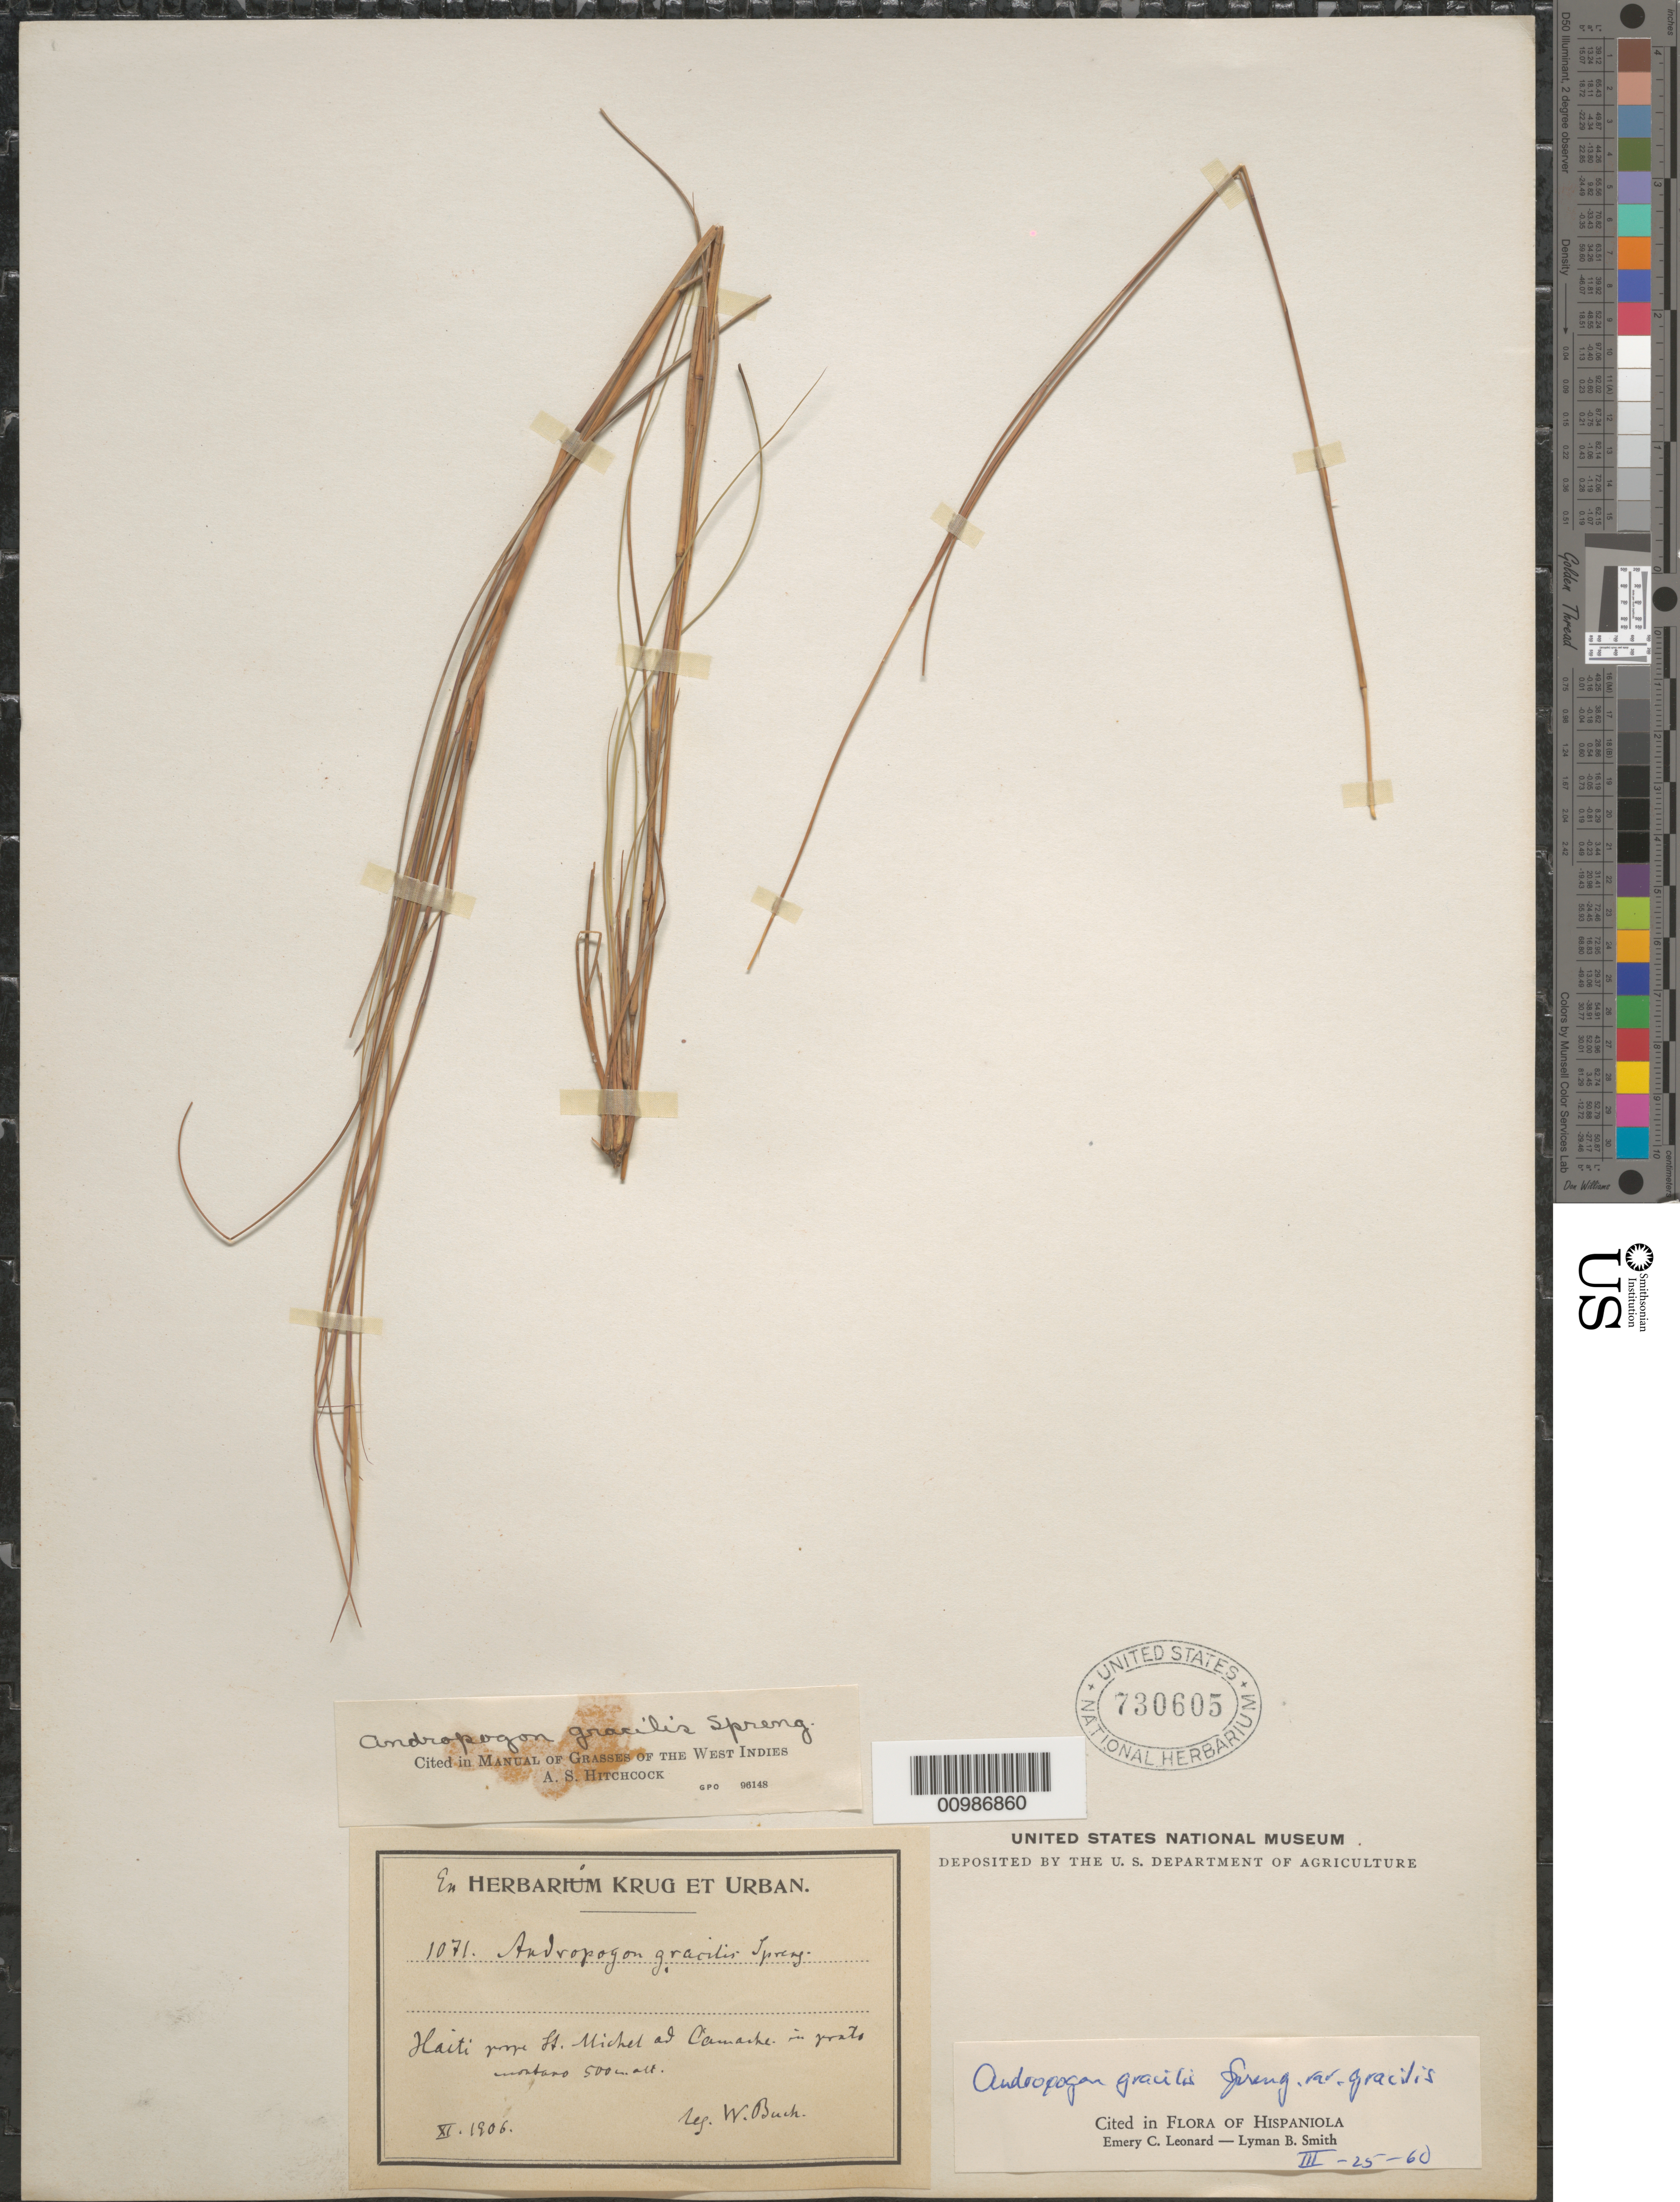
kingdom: Plantae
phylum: Tracheophyta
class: Liliopsida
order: Poales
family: Poaceae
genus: Andropogon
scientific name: Andropogon gracilis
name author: Spreng.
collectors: W. Bush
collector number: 1071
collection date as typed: Nov 1906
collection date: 1906-11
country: Haiti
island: Hispaniola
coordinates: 0 N, 0 E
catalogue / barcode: US 730605